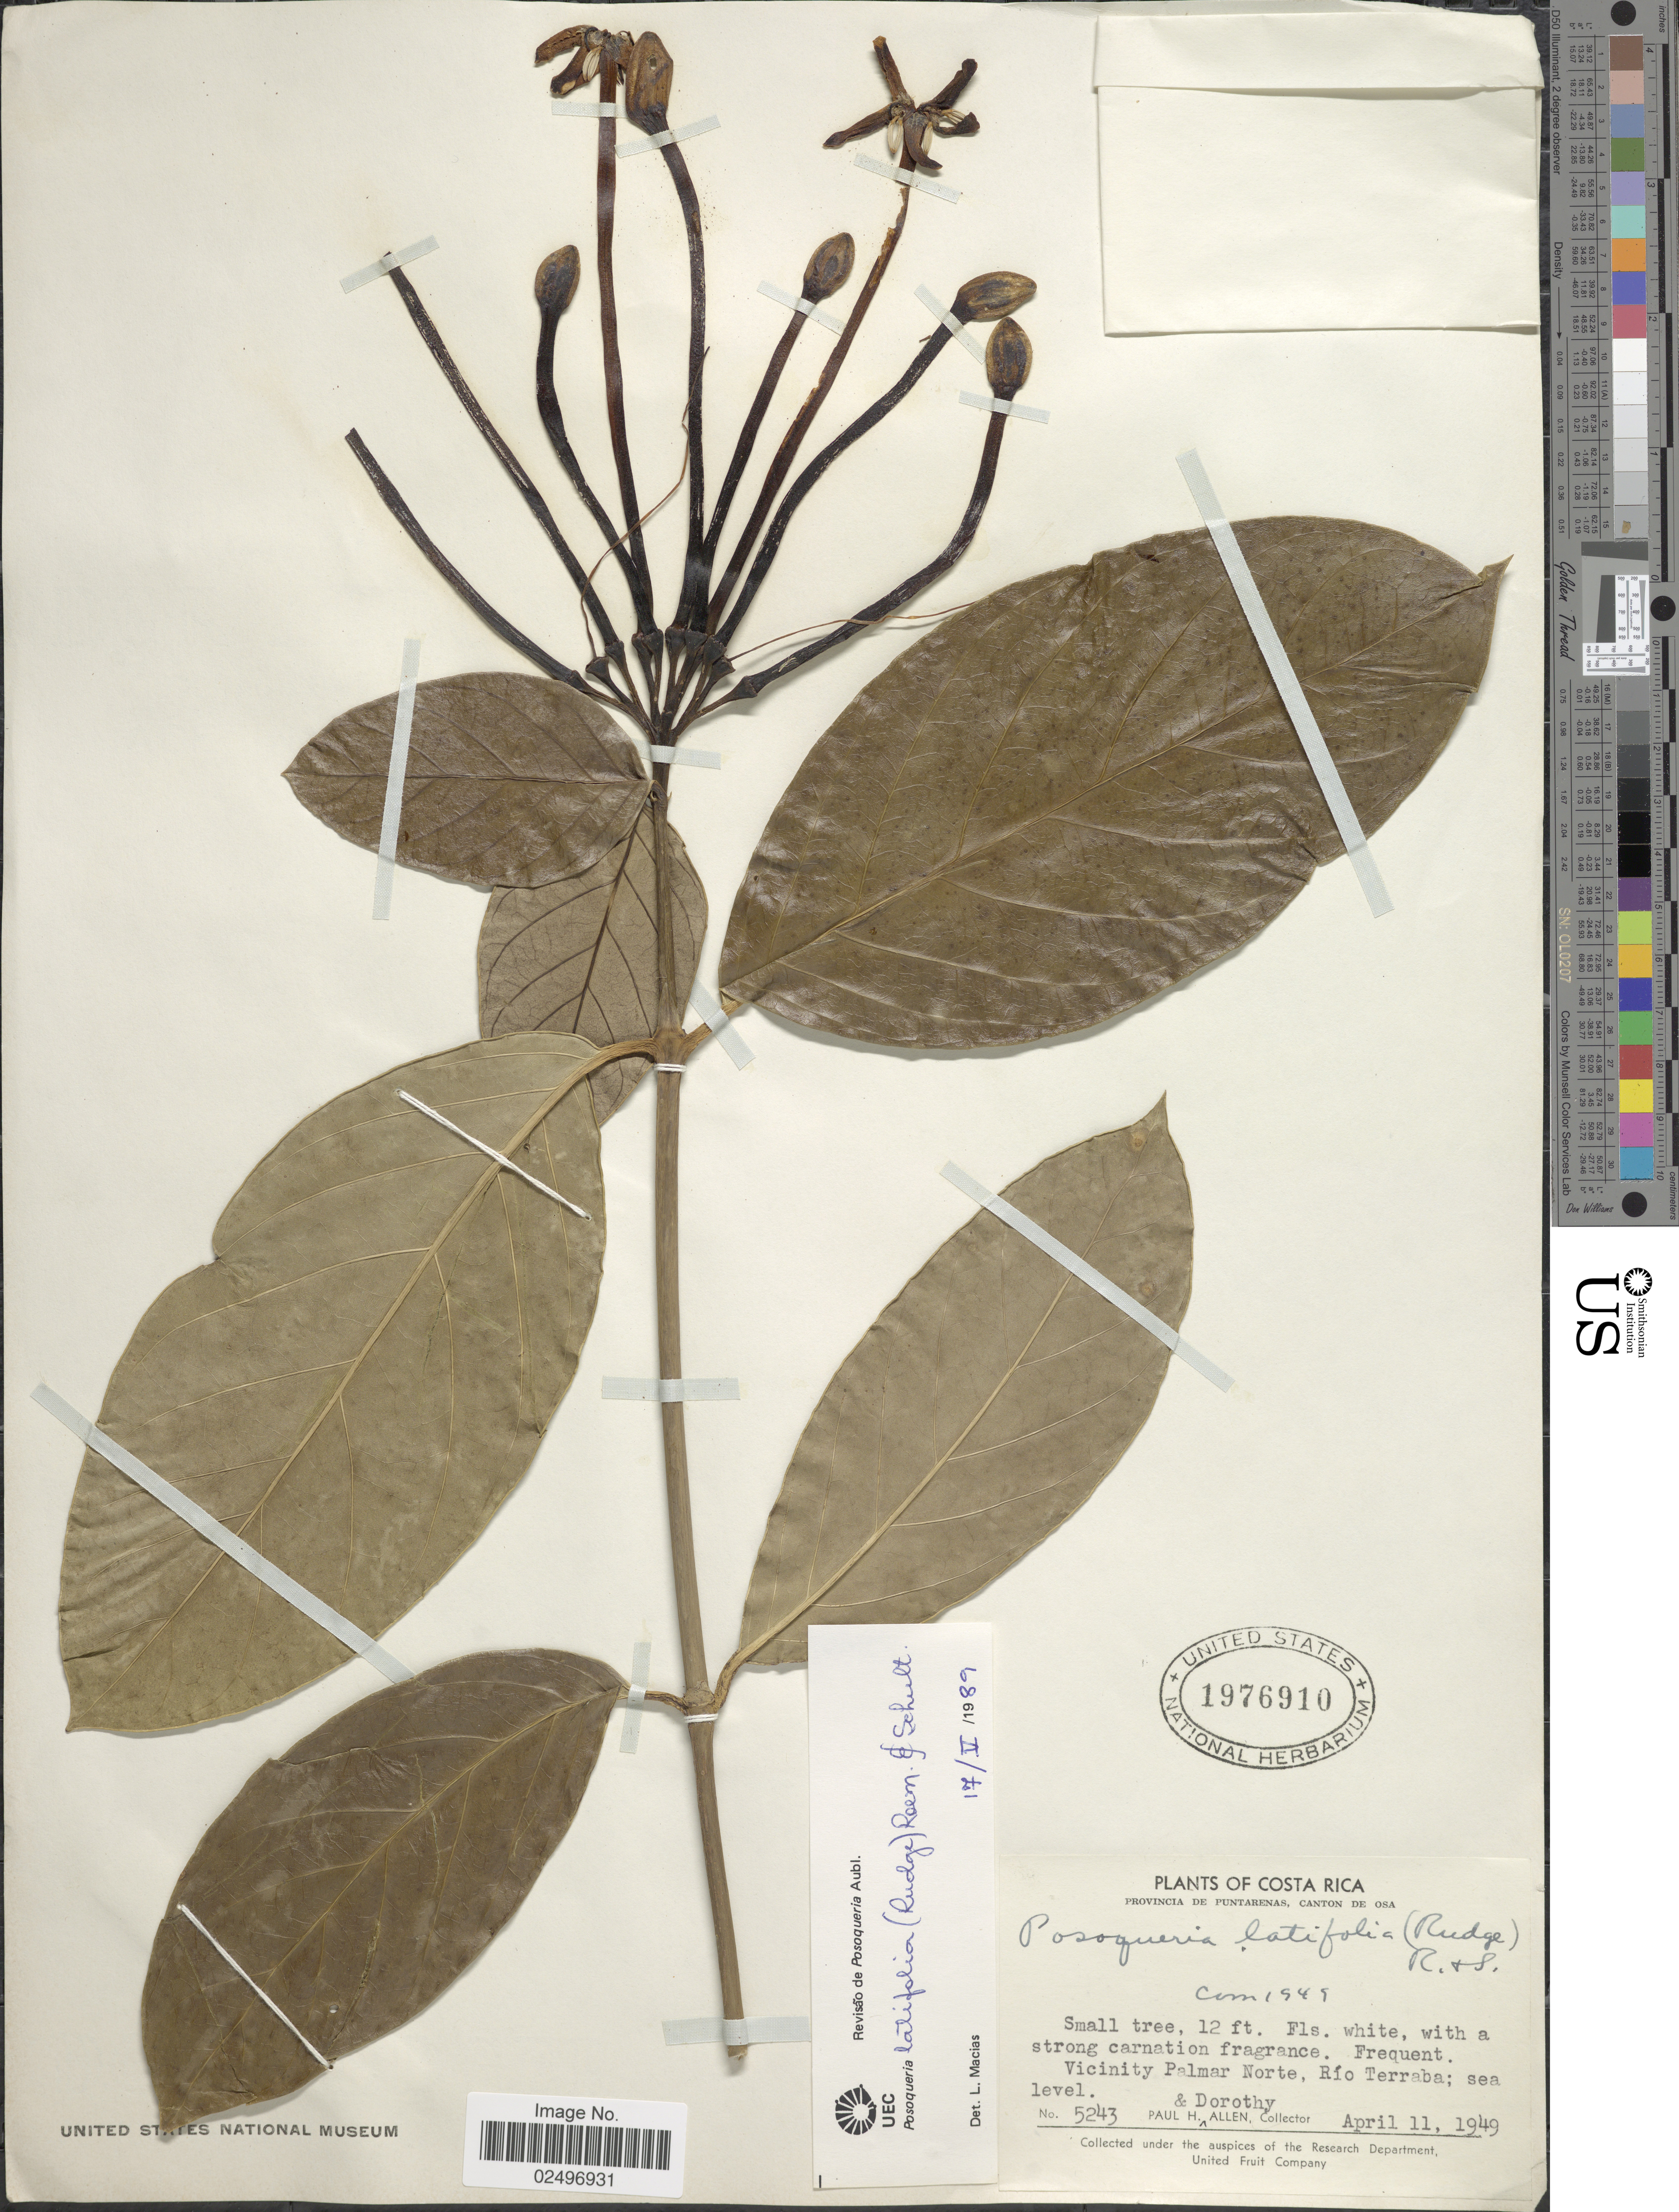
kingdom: Plantae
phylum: Tracheophyta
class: Magnoliopsida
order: Gentianales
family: Rubiaceae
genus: Posoqueria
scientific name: Posoqueria latifolia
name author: (Rudge) Roem. & Schult.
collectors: P. H. Allen & D. O. Allen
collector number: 5243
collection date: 1949-04-11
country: Costa Rica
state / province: Puntarenas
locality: Canton de Osa, Vicinity Palmar Norte, Río Terraba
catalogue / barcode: US 1976910